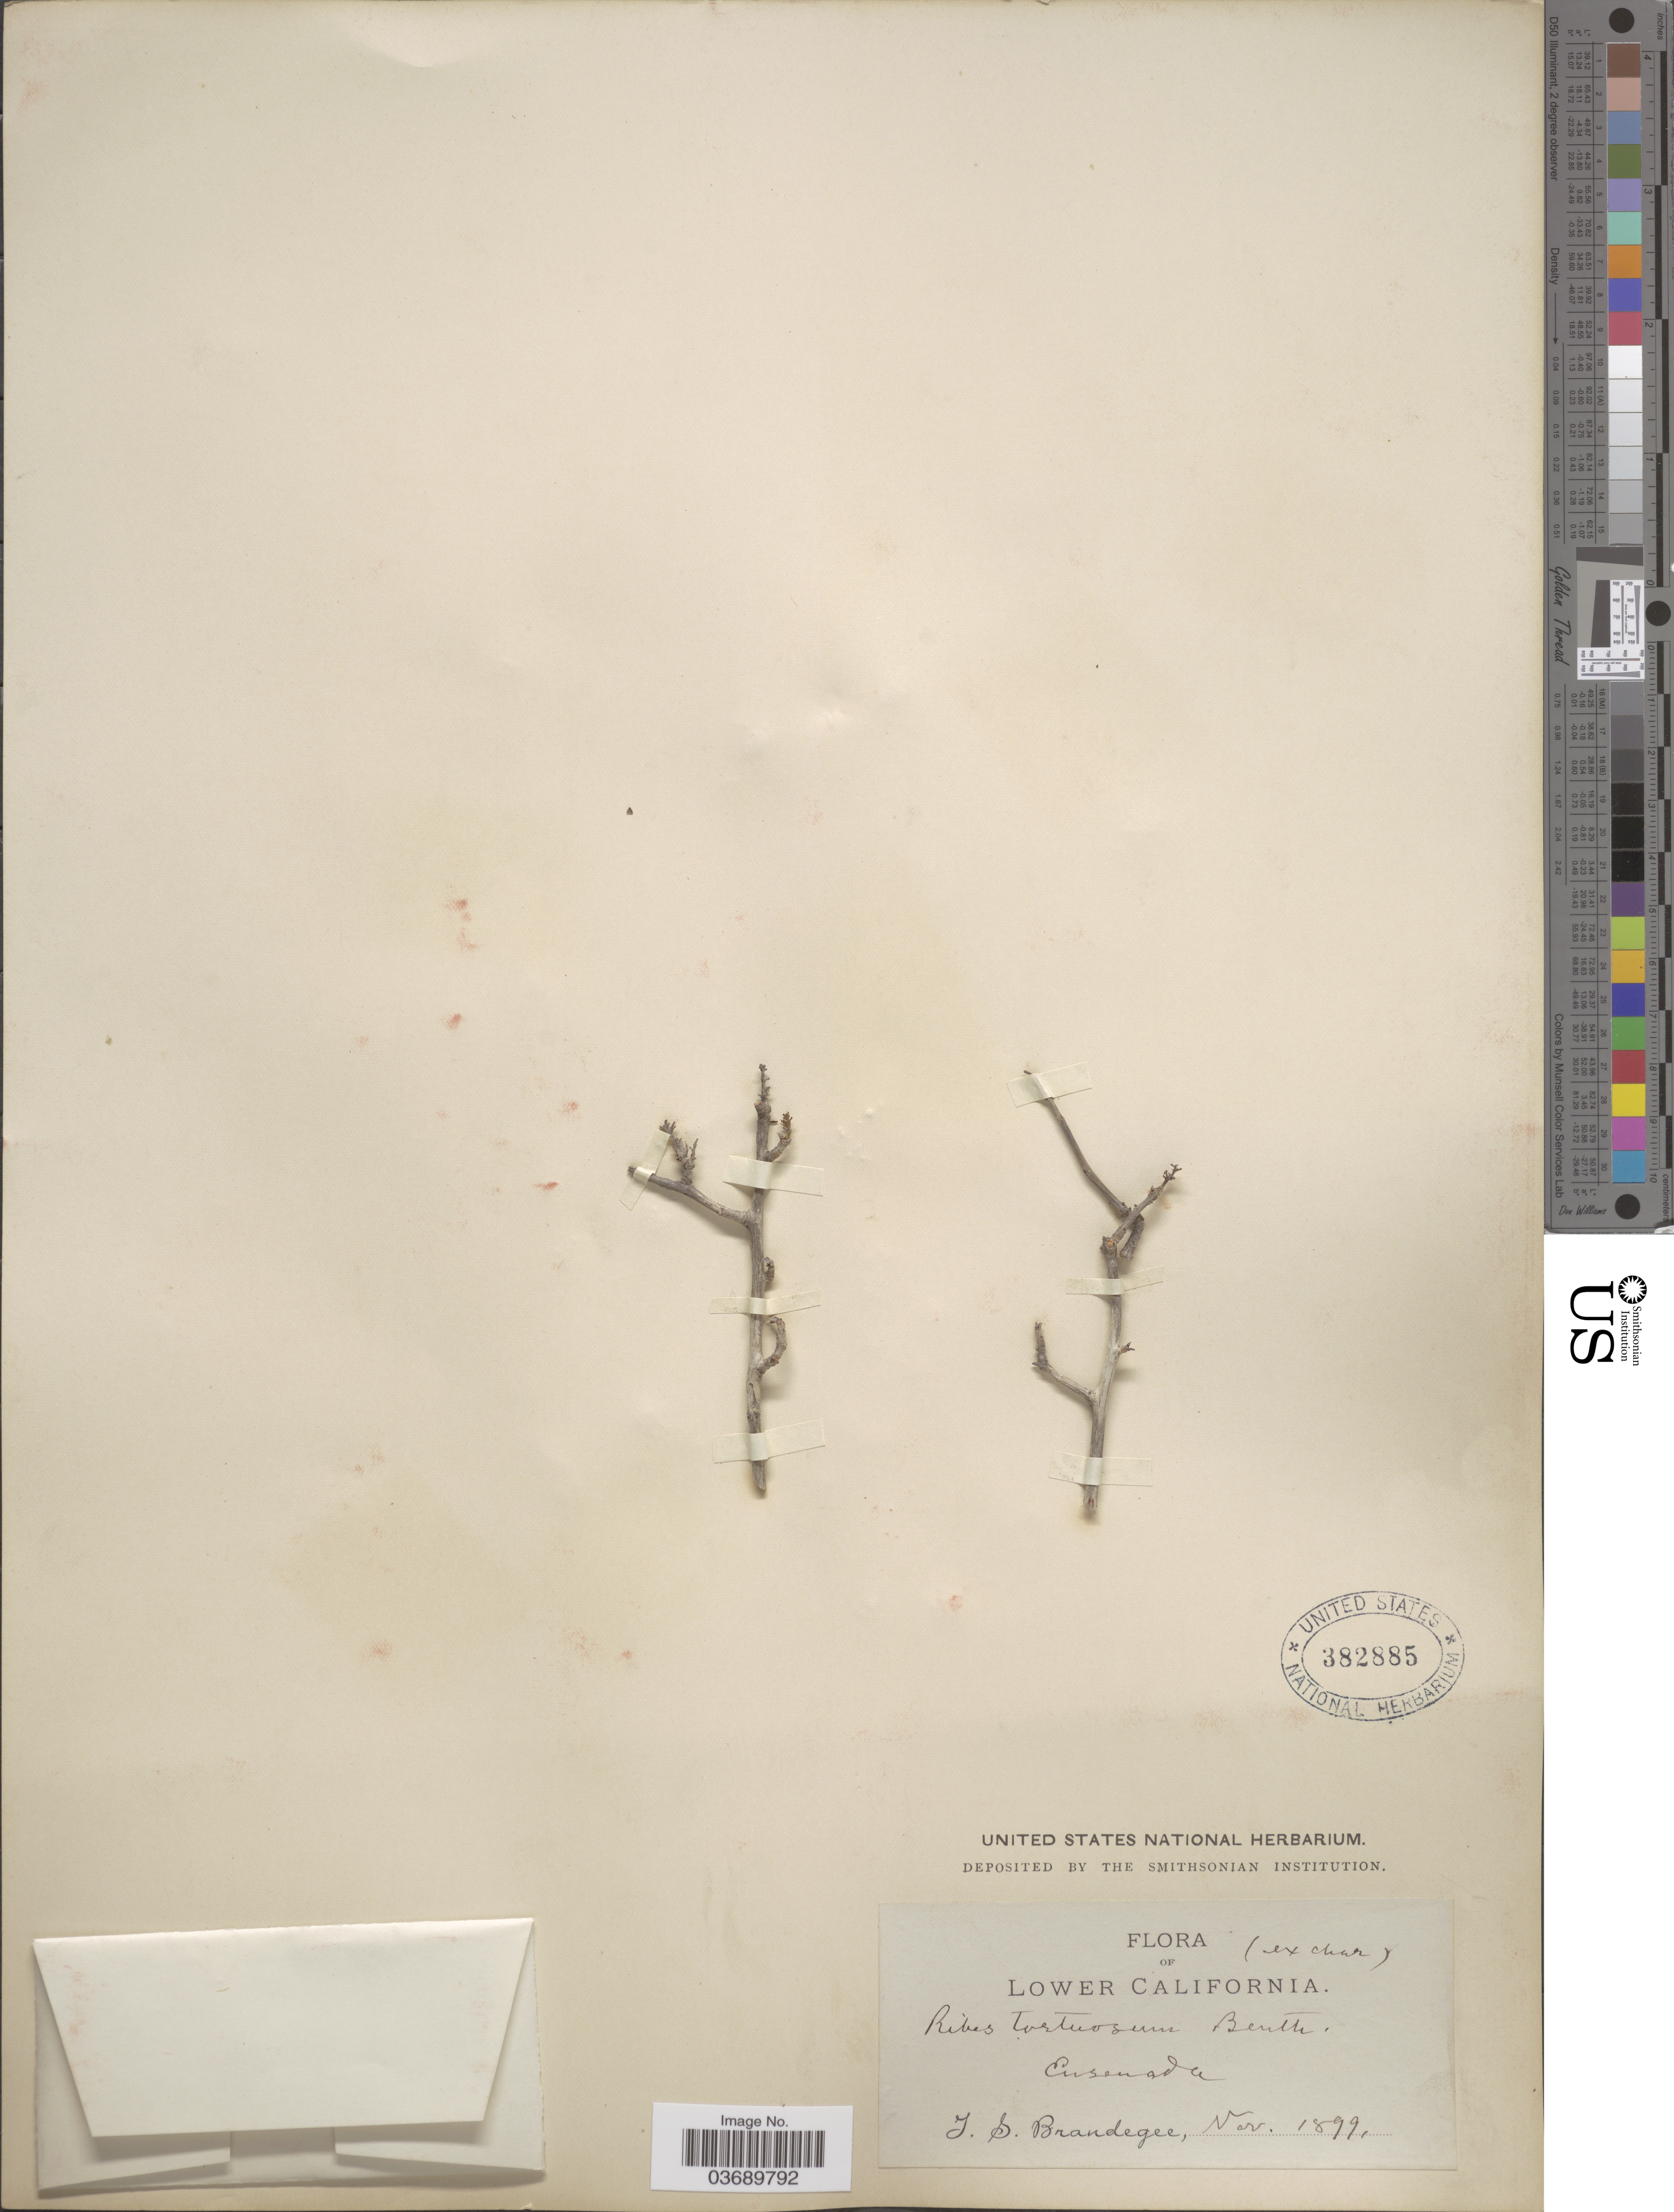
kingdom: Plantae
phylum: Tracheophyta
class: Magnoliopsida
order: Saxifragales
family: Grossulariaceae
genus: Ribes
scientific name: Ribes tortuosum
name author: Benth.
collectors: T. S. Brandegee (herbarium)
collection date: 1899-11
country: Mexico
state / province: Baja California Norte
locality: Lower California. Ensenada.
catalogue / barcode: US 382885